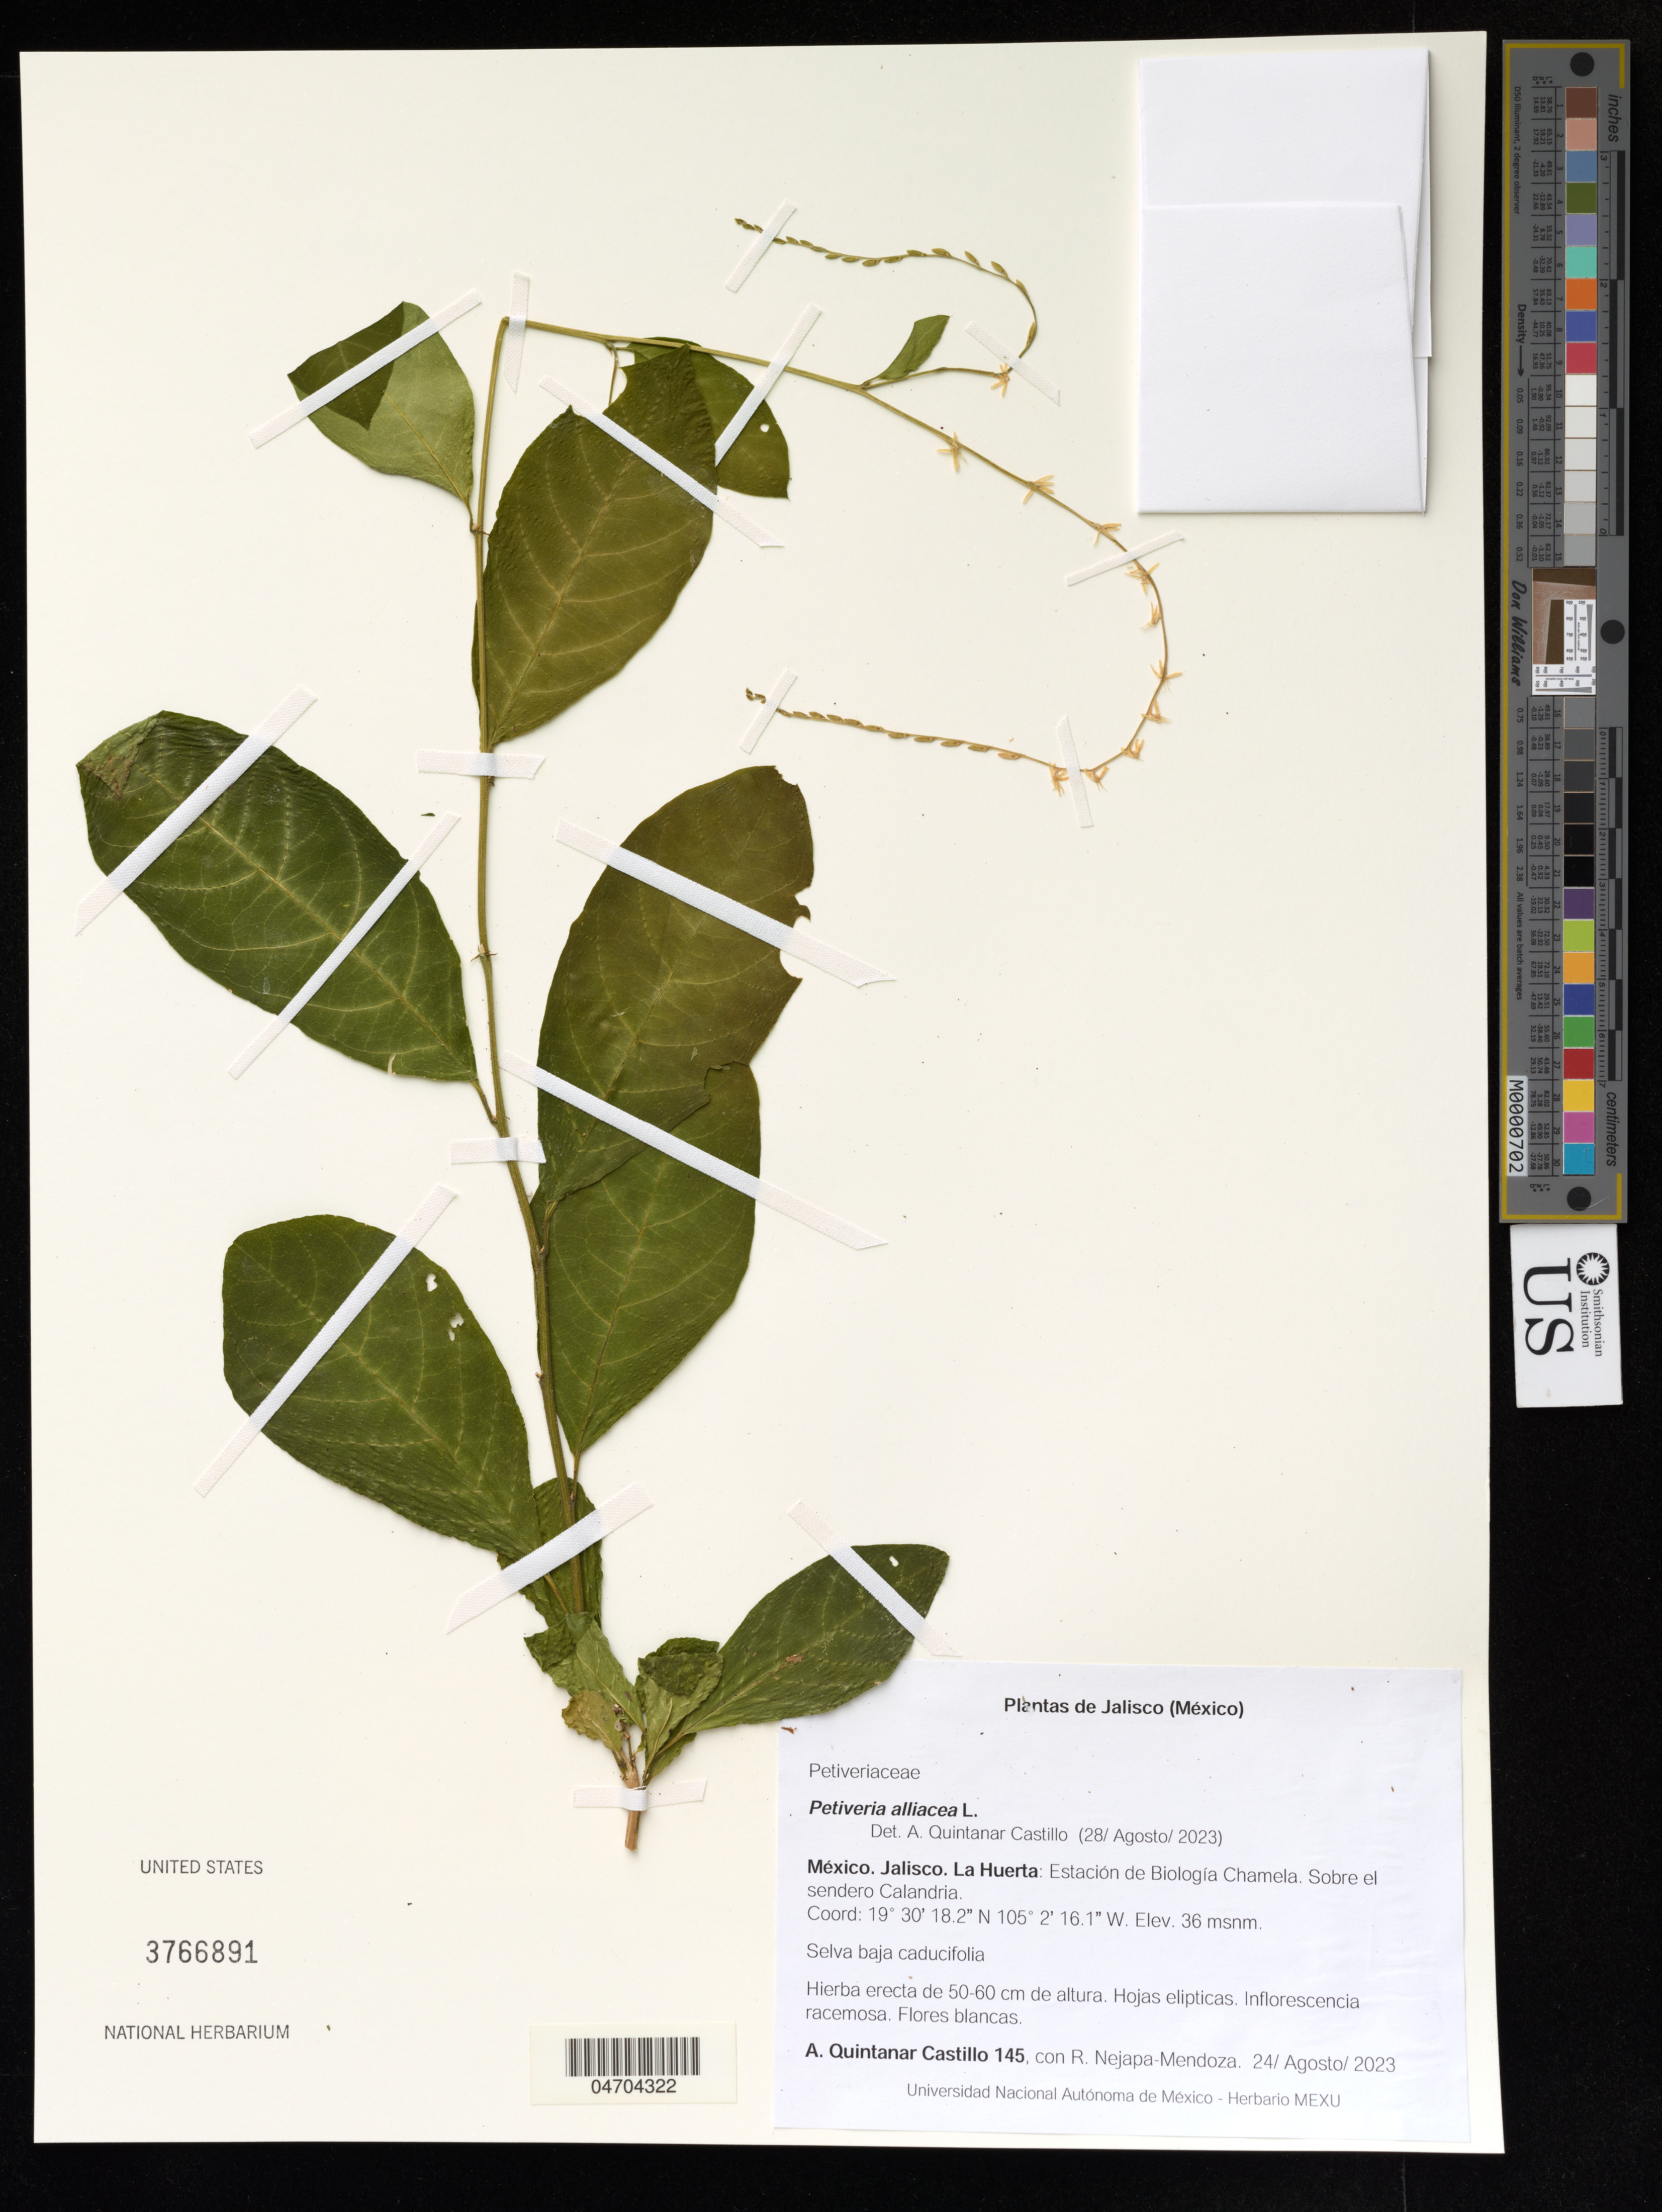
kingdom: Plantae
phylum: Tracheophyta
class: Magnoliopsida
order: Caryophyllales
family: Phytolaccaceae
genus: Petiveria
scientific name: Petiveria alliacea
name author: L.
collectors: A. Quintanar Castillo & R. Nejapa-Mendoza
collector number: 145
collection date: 2023-08-24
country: Mexico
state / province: Jalisco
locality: La Huerta: Estación de Biología Chamela. Sobre el sendero Calandria.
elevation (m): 36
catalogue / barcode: US 3766891